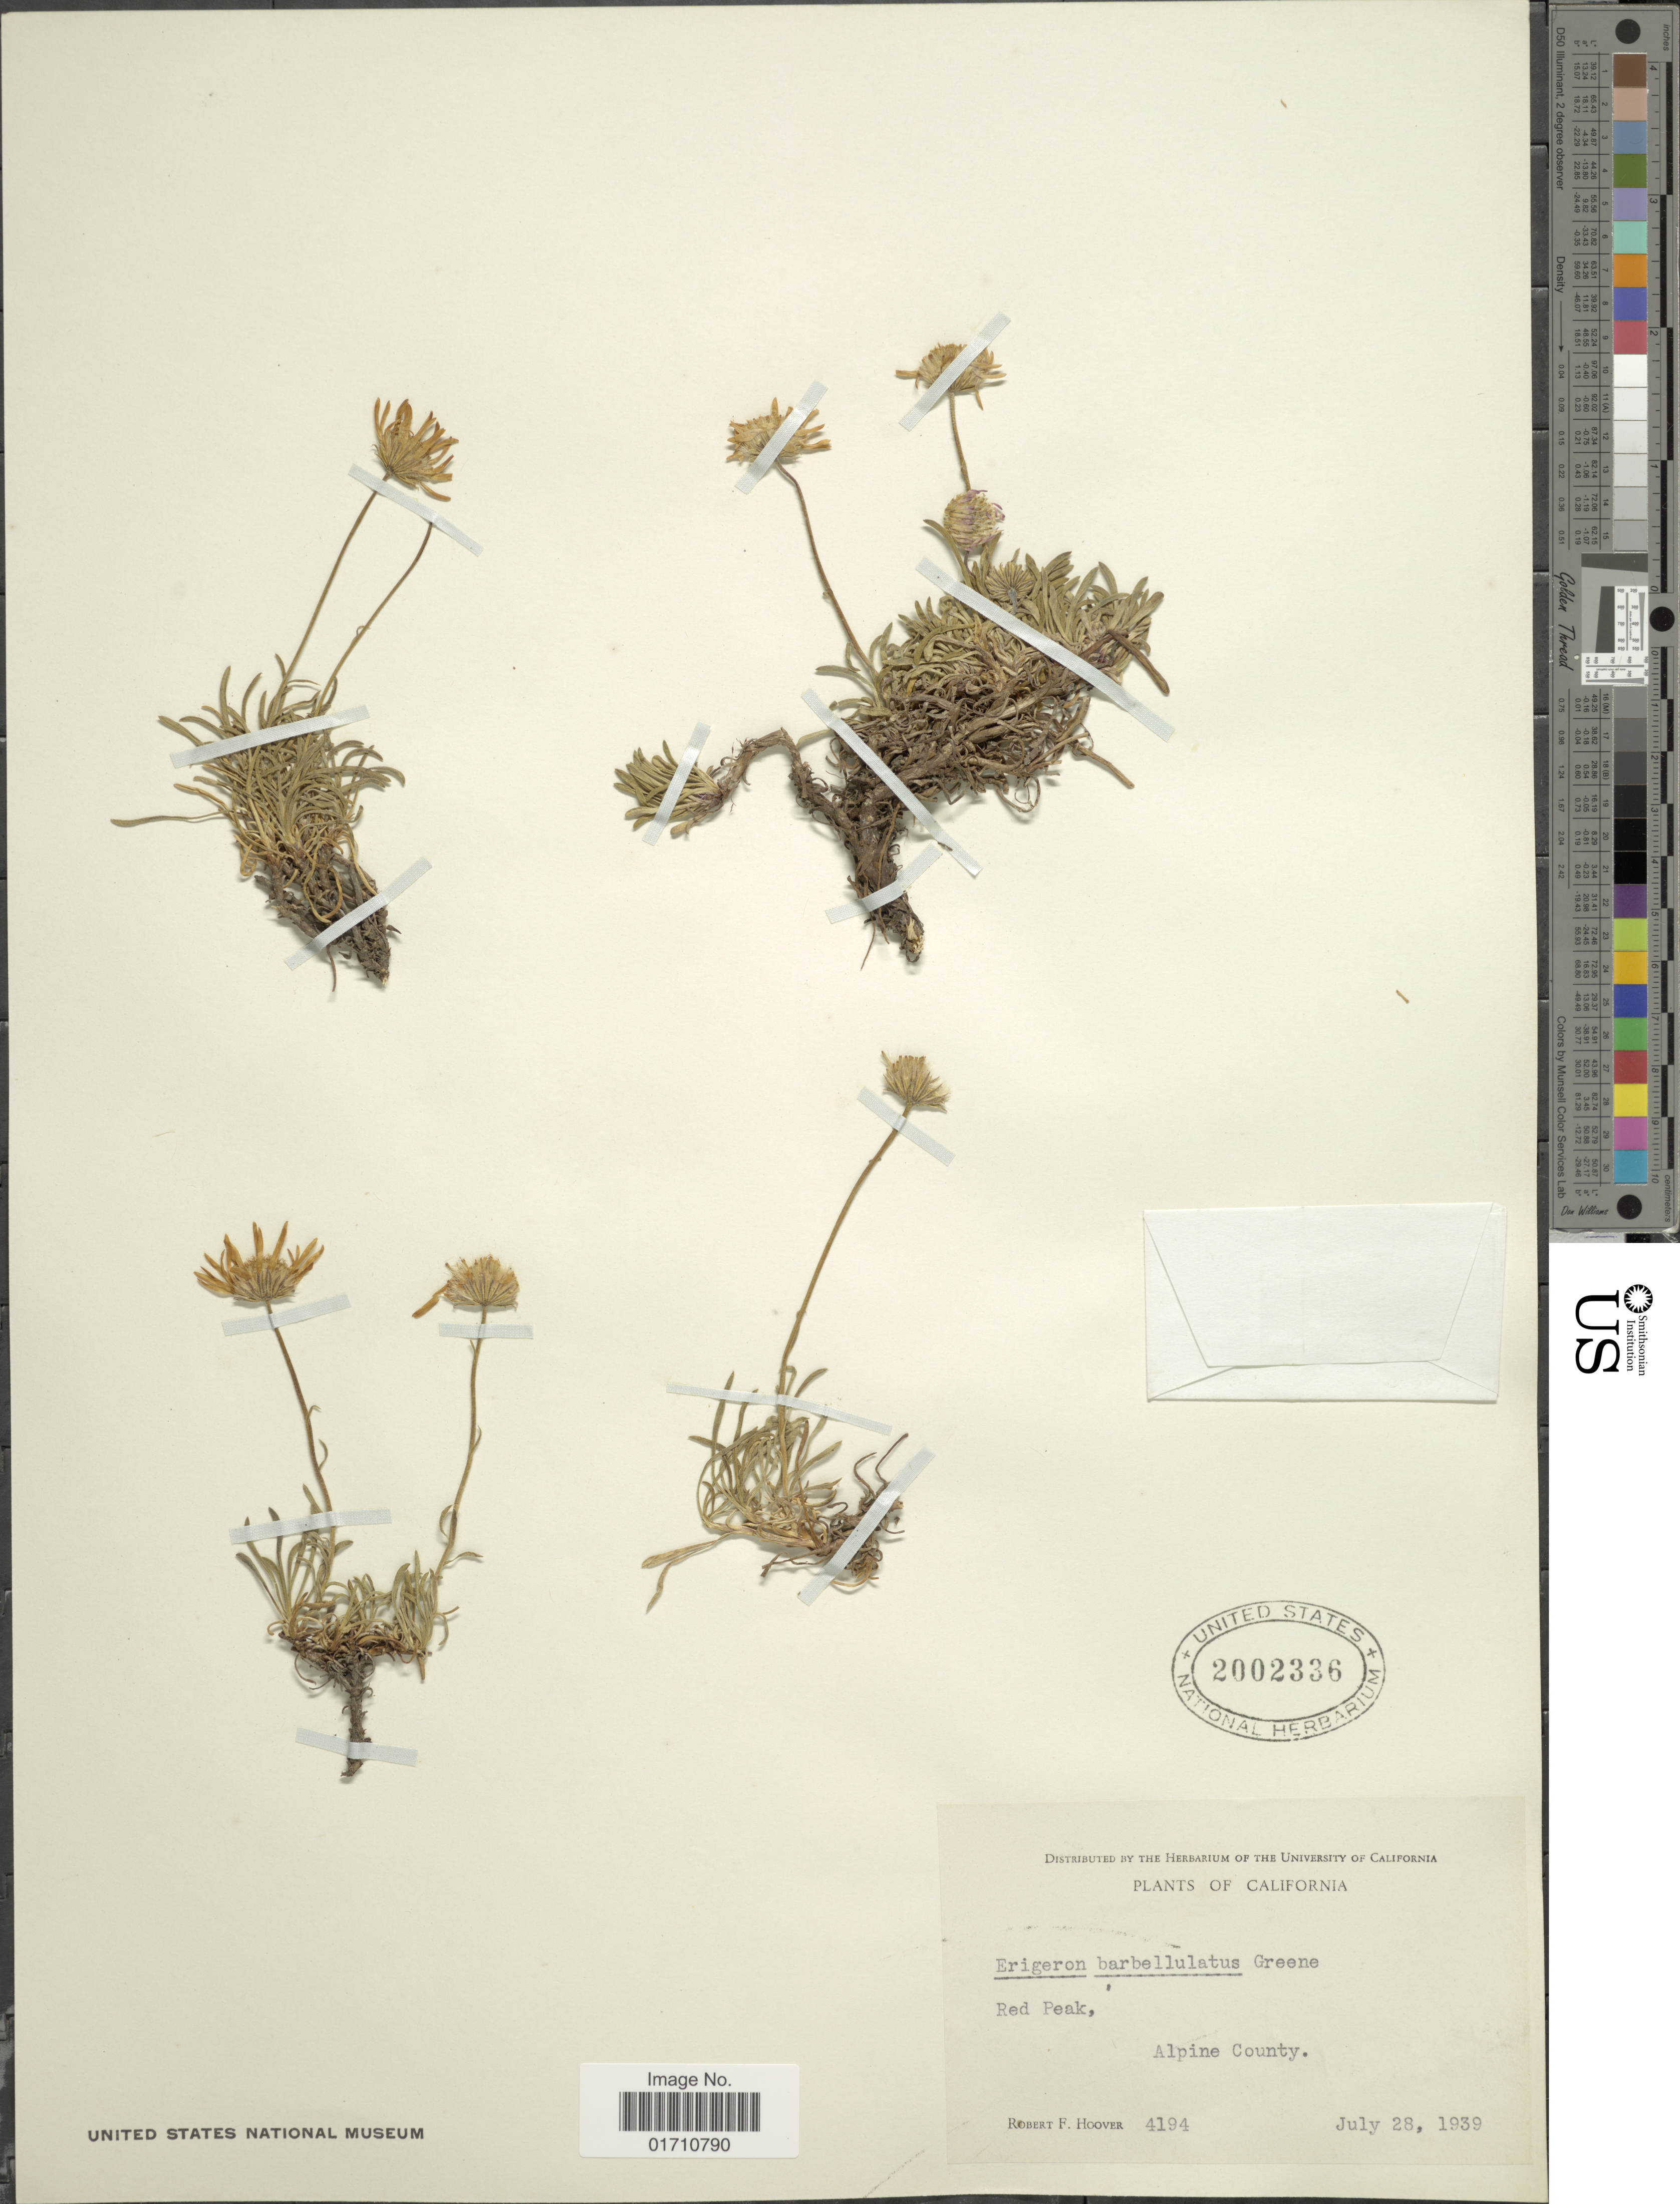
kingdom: Plantae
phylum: Tracheophyta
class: Magnoliopsida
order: Asterales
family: Asteraceae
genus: Erigeron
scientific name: Erigeron barbellulatus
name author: Greene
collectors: R. F. Hoover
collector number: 4194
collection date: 1939-07-28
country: United States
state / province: California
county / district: Alpine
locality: Red Peak, Alpine County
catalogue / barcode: US 2002336